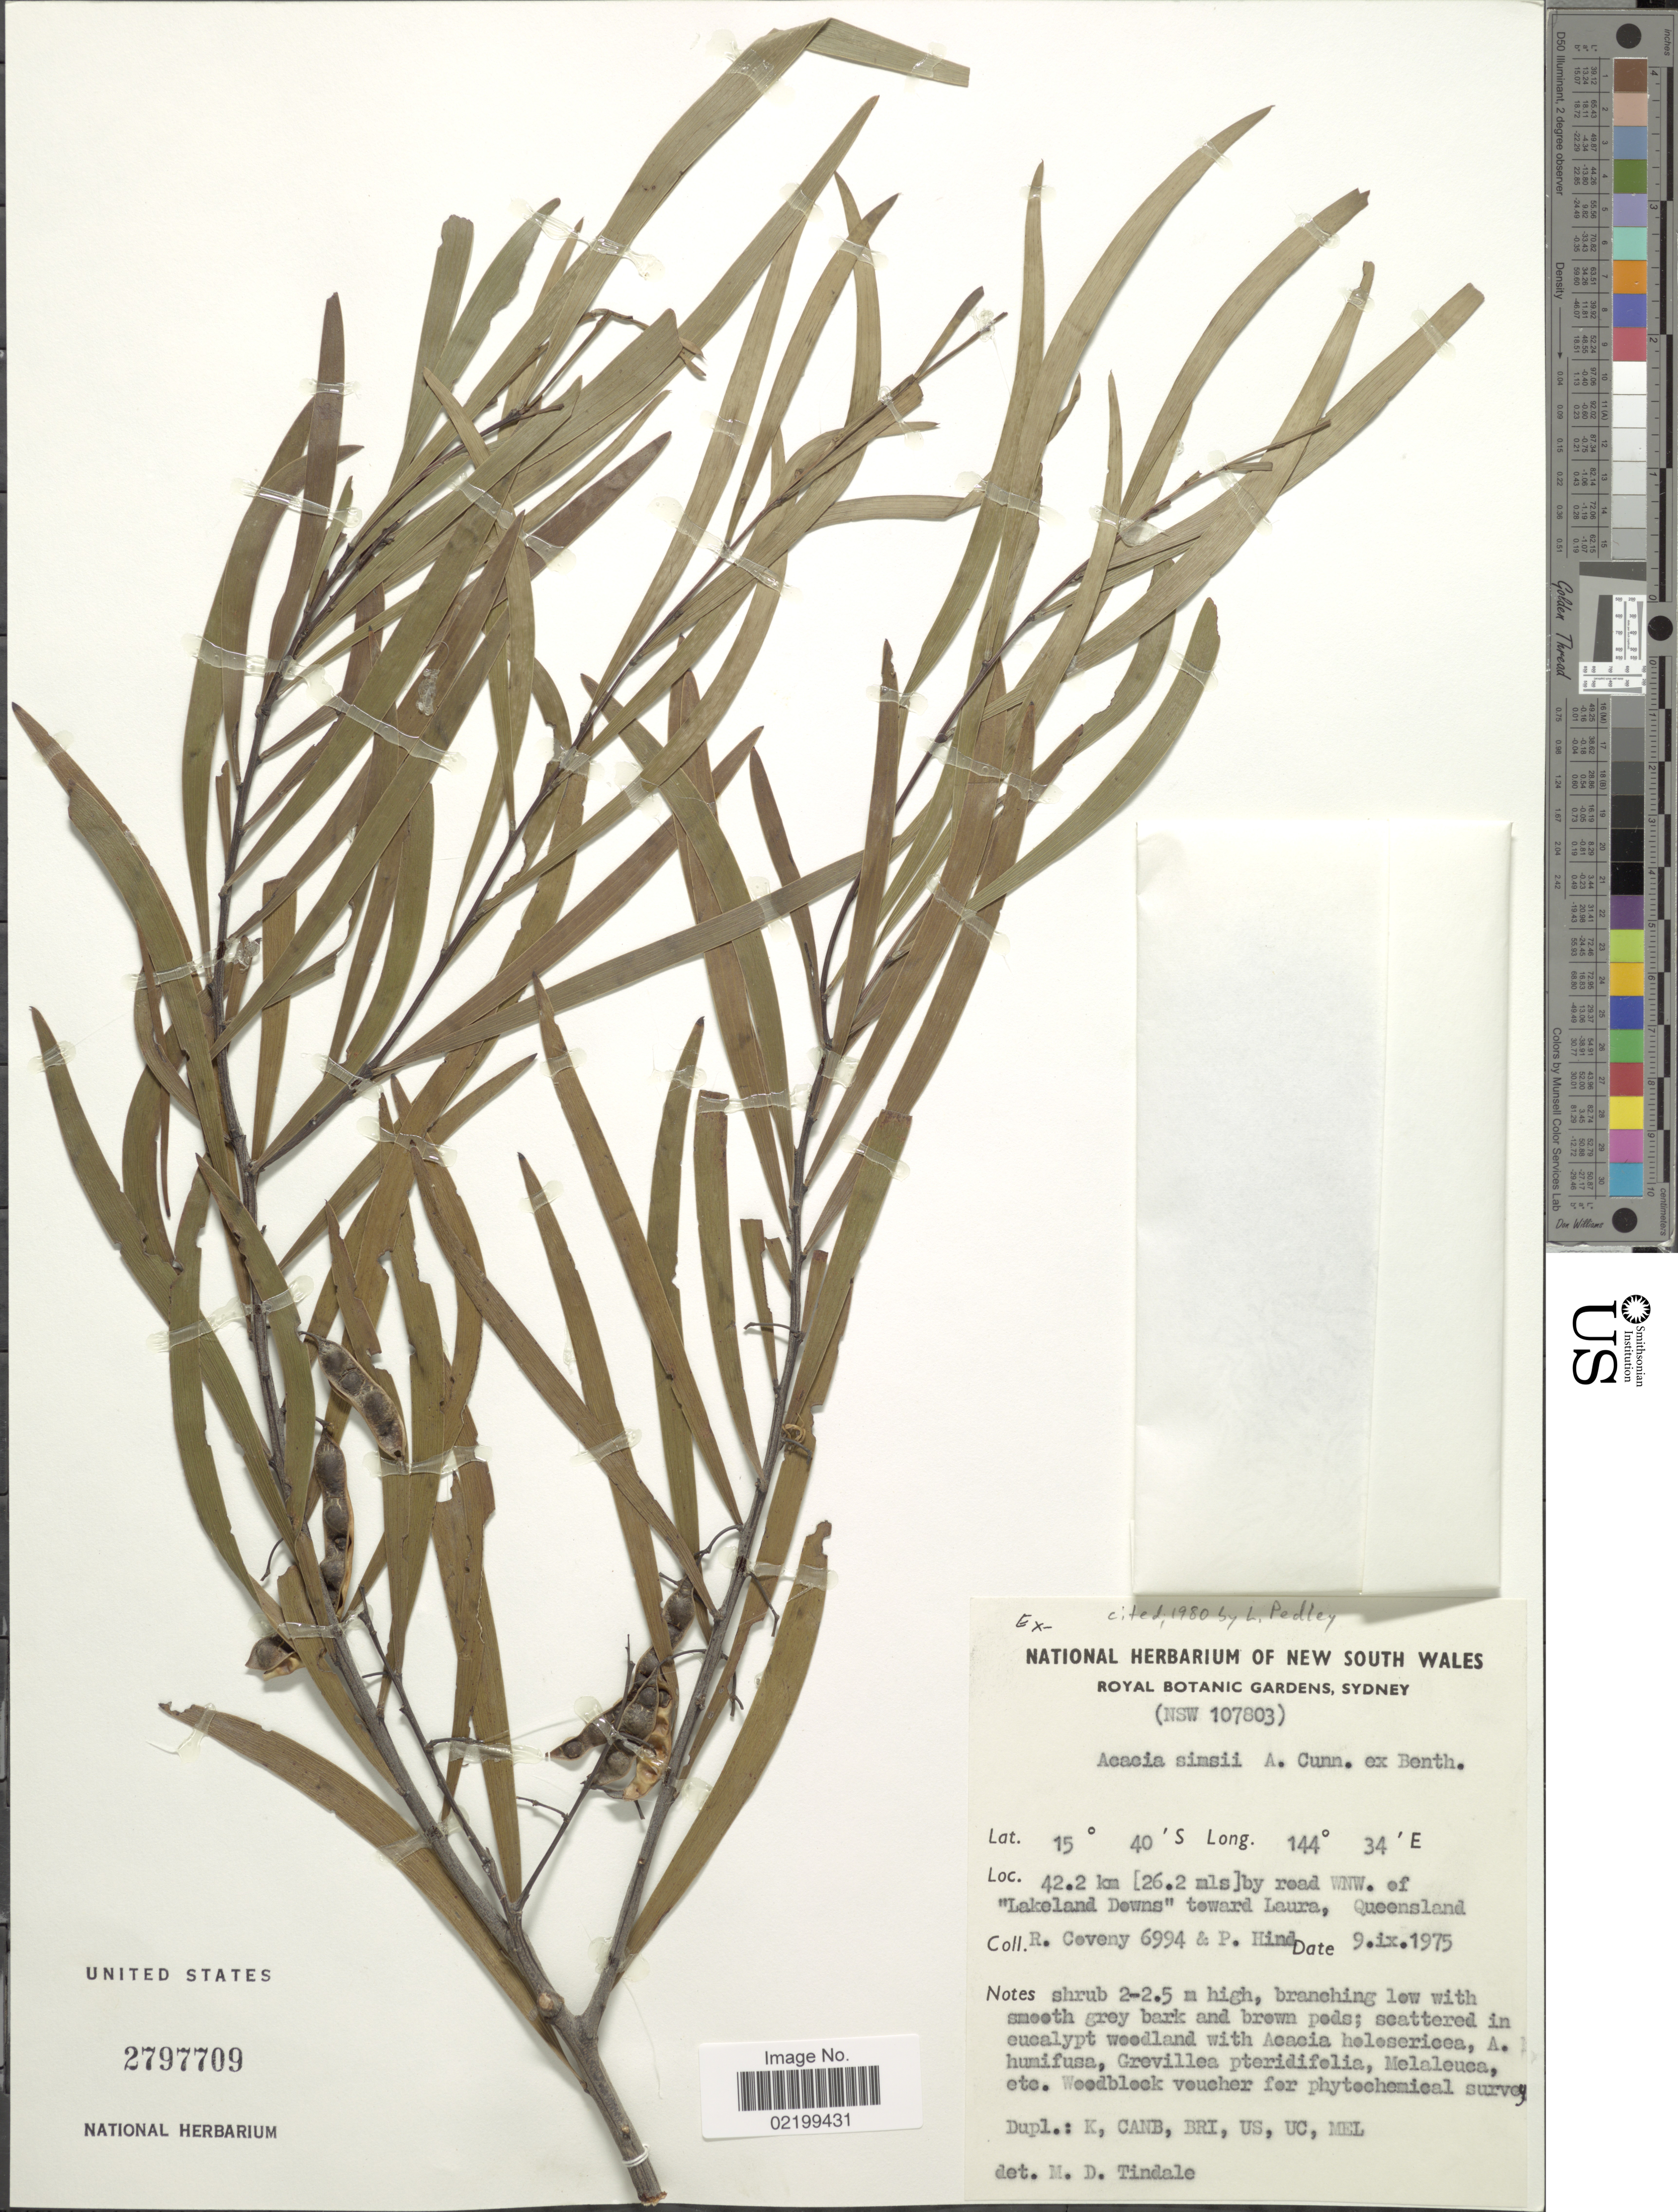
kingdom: Plantae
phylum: Tracheophyta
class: Magnoliopsida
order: Fabales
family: Fabaceae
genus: Acacia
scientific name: Acacia simsii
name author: Benth.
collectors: R. Coveny & P. Hind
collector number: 6994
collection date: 1975-09-09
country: Australia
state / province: Queensland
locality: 42.2 km (26.2 mls) by road WNW. of "Lakeland Downs" teward Laura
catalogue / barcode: US 2797709